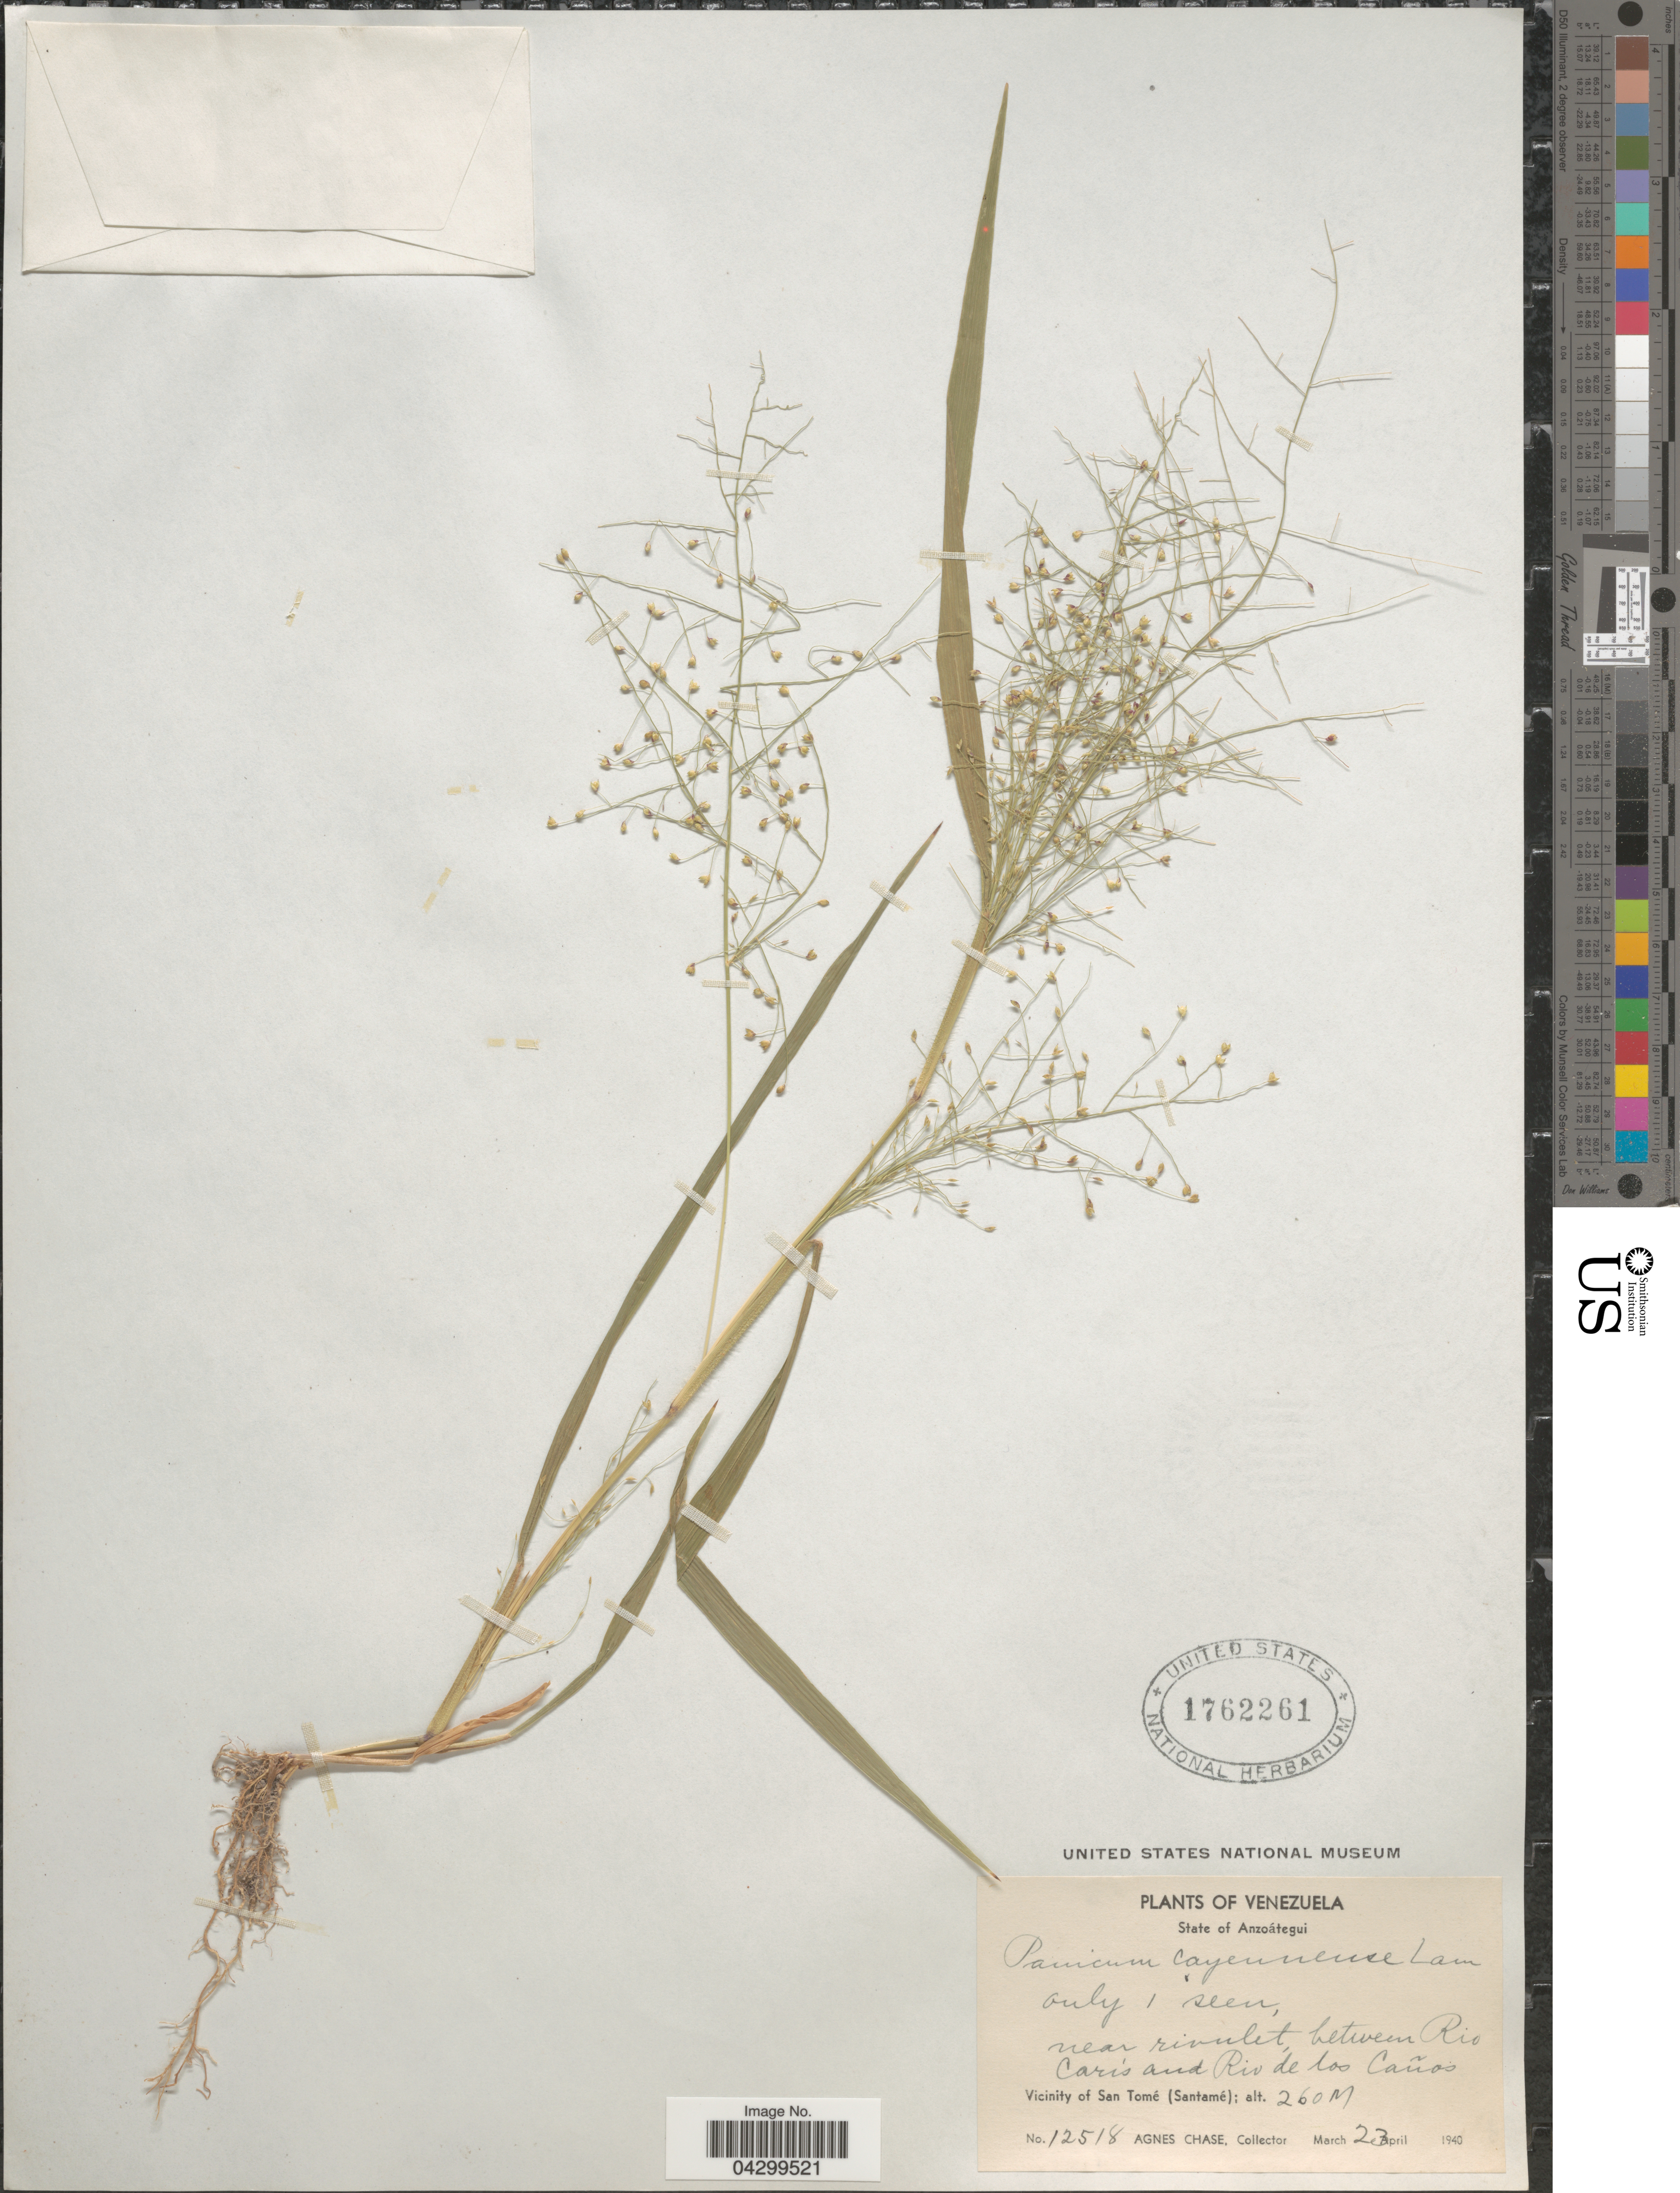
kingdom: Plantae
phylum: Tracheophyta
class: Liliopsida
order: Poales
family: Poaceae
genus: Panicum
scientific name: Panicum cayennense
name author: Lam.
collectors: A. Chase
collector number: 12518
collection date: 1940-03-23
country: Venezuela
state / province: Anzoategui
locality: Near rivulet, between Rio Caris and Rio de los Caños. Vicinity of San Tomé (Santamé).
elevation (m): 260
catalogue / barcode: US 1762261